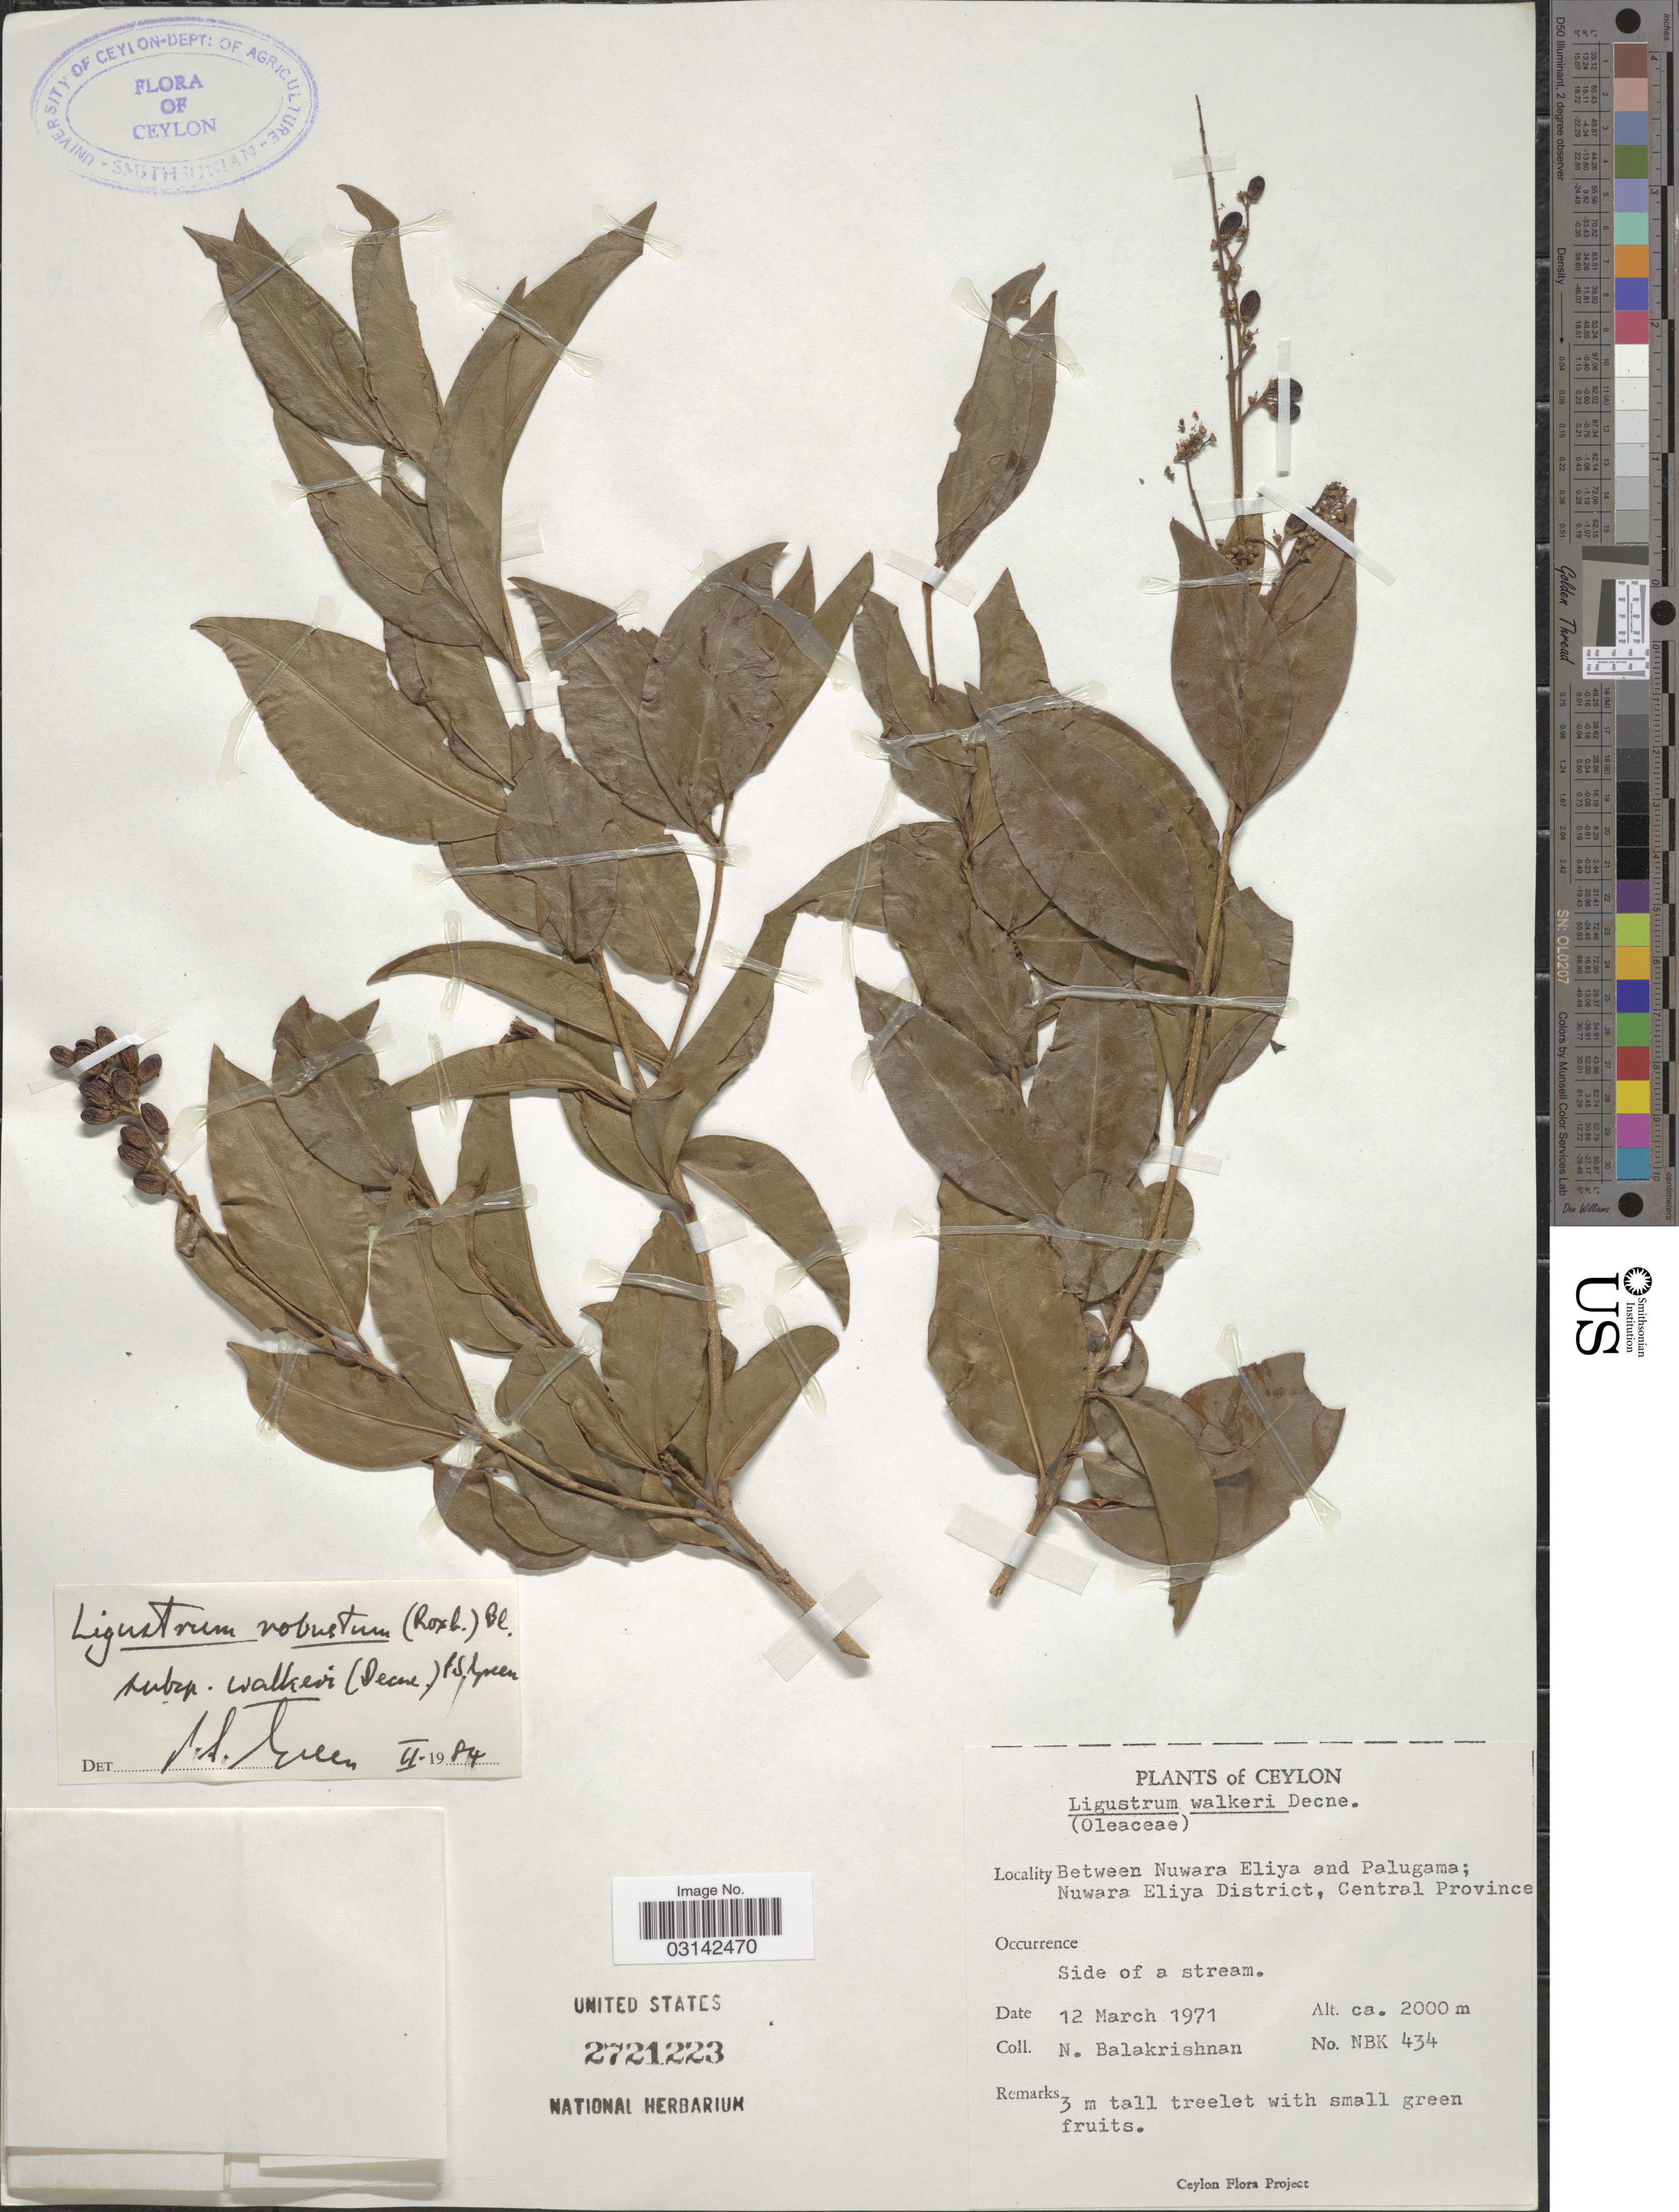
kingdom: Plantae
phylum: Tracheophyta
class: Magnoliopsida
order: Lamiales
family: Oleaceae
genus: Ligustrum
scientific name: Ligustrum robustum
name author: (Roxb.) Blume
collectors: N. Balakrishnan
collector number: NBK434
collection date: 1971-03-12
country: Sri Lanka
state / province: Central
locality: Ceylon, Between Nuwara Eliya and Palugama; Nuwara Eliya District, Central Province.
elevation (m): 2000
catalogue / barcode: US 2721223